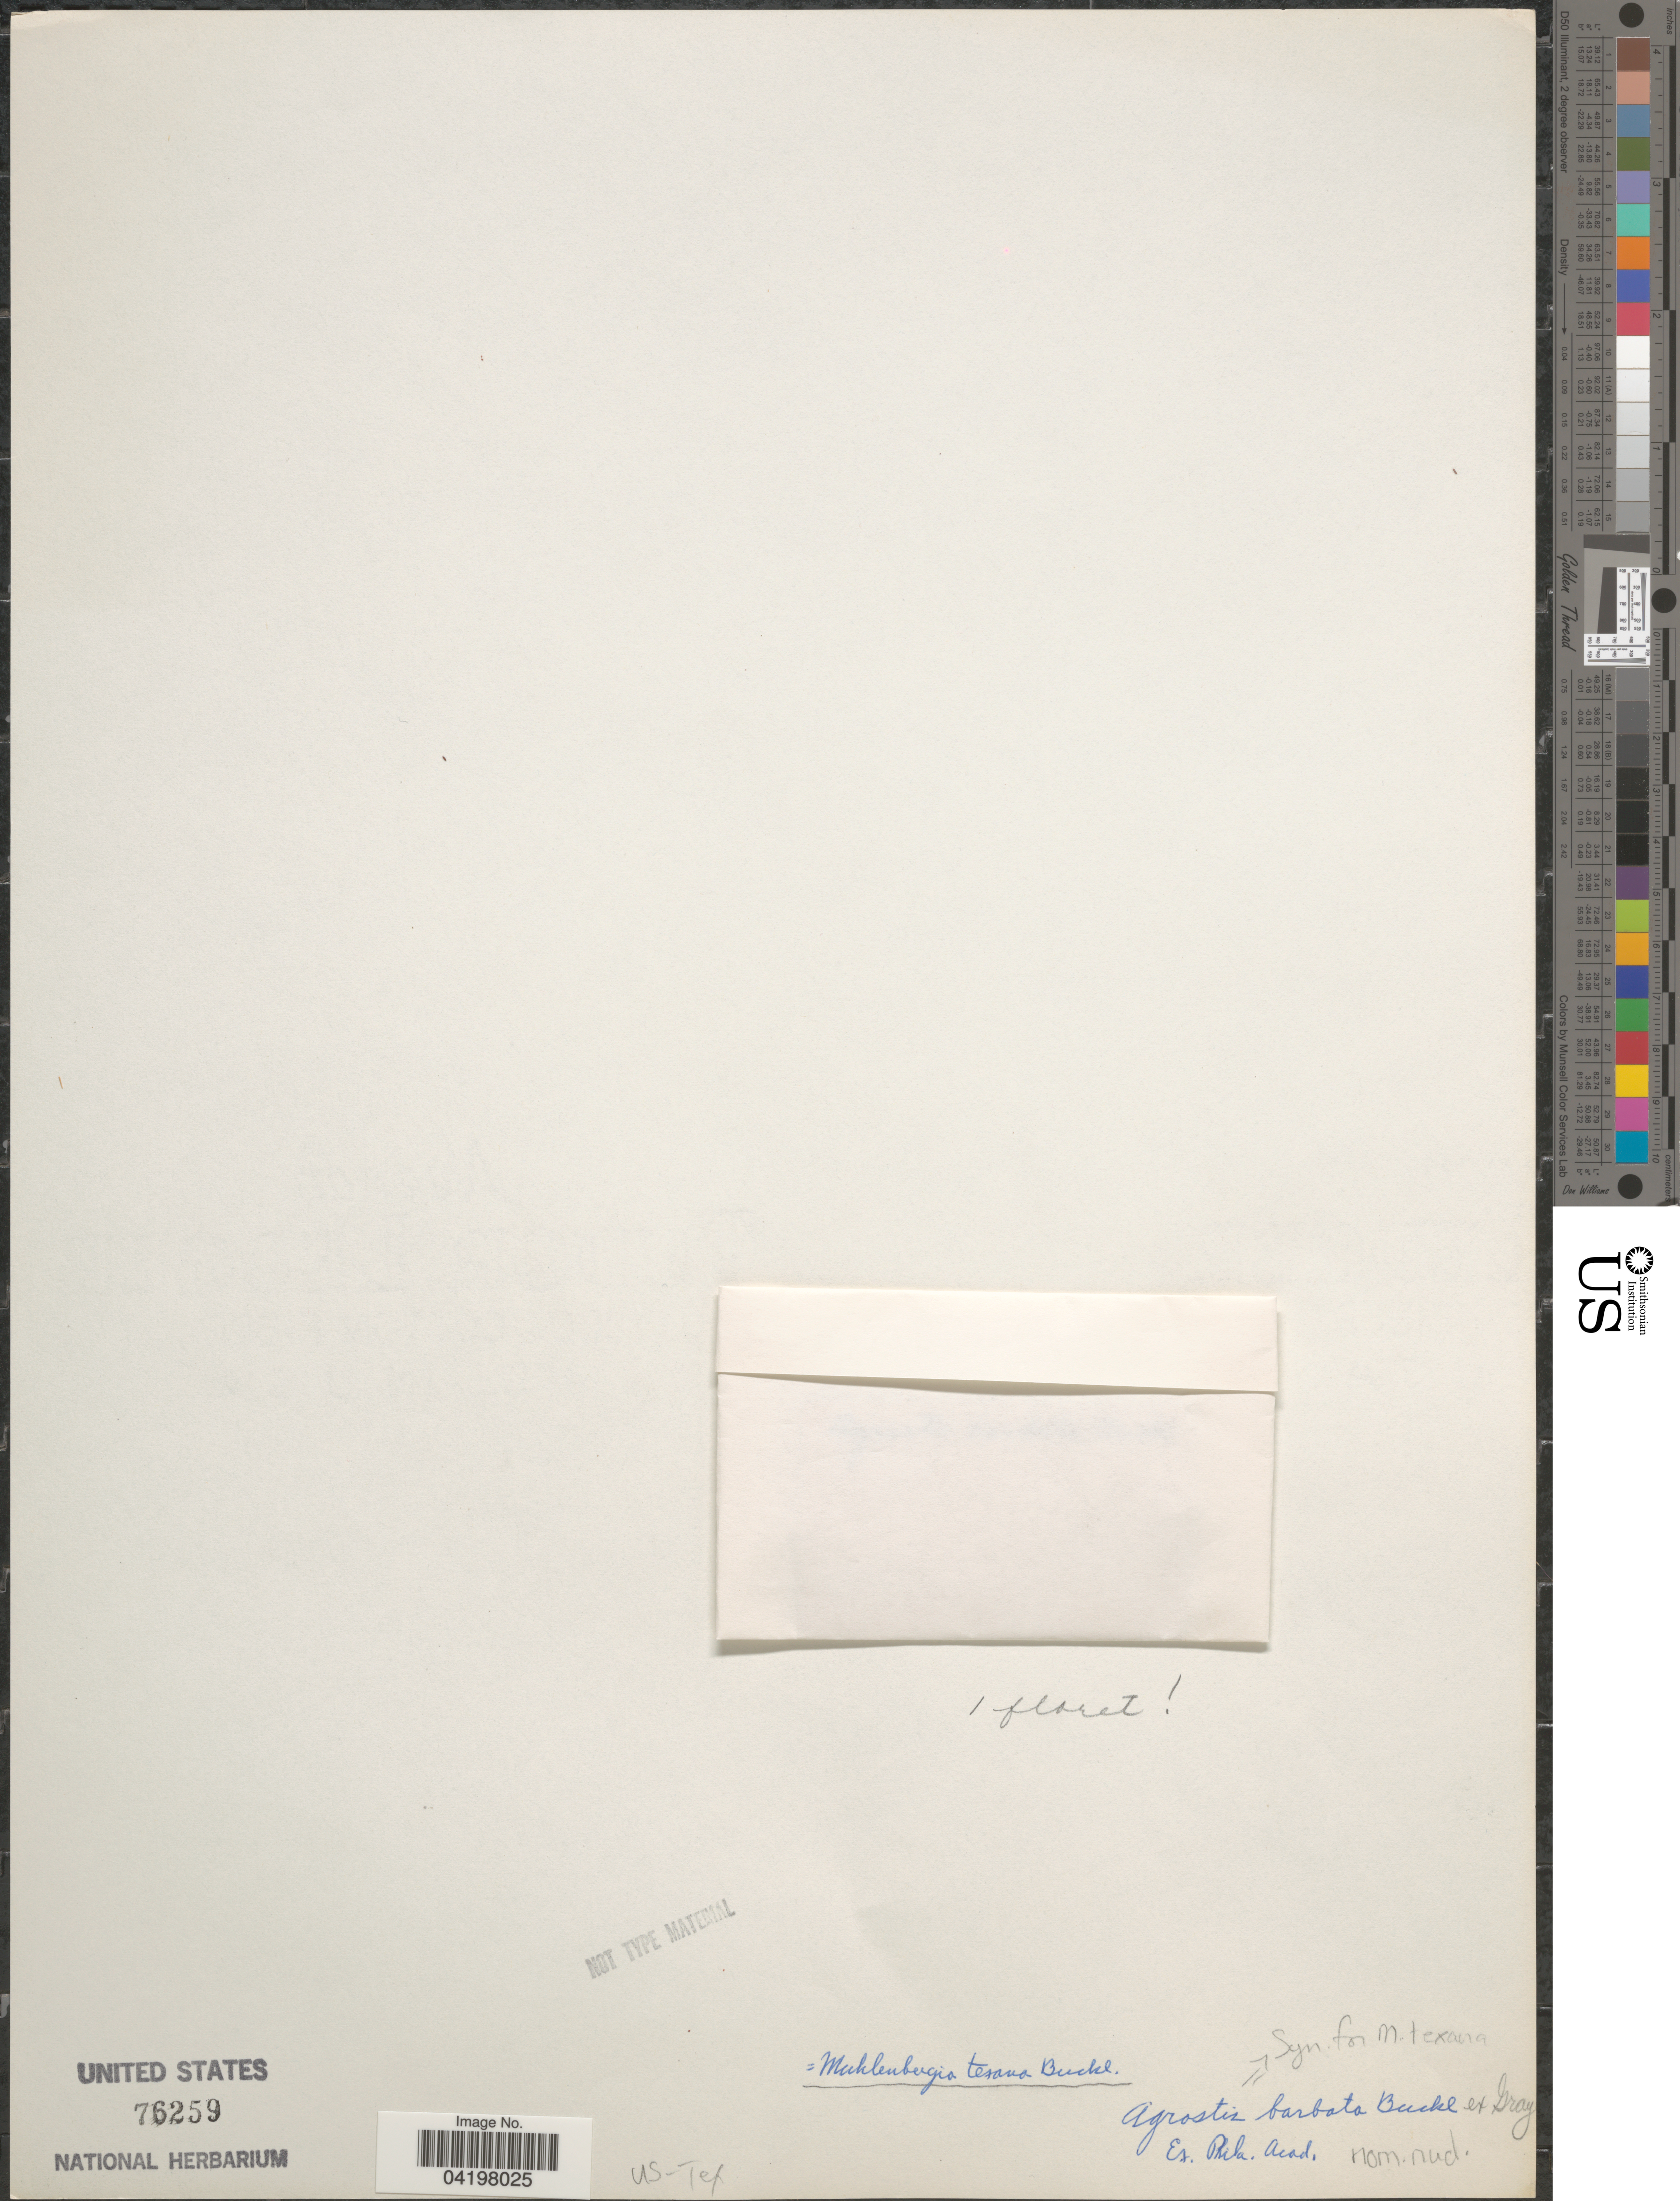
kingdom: Plantae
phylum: Tracheophyta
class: Liliopsida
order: Poales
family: Poaceae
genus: Muhlenbergia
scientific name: Muhlenbergia texana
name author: Buckley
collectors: Ex herb. Phila Acad.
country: United States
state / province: Texas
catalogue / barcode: US 76259